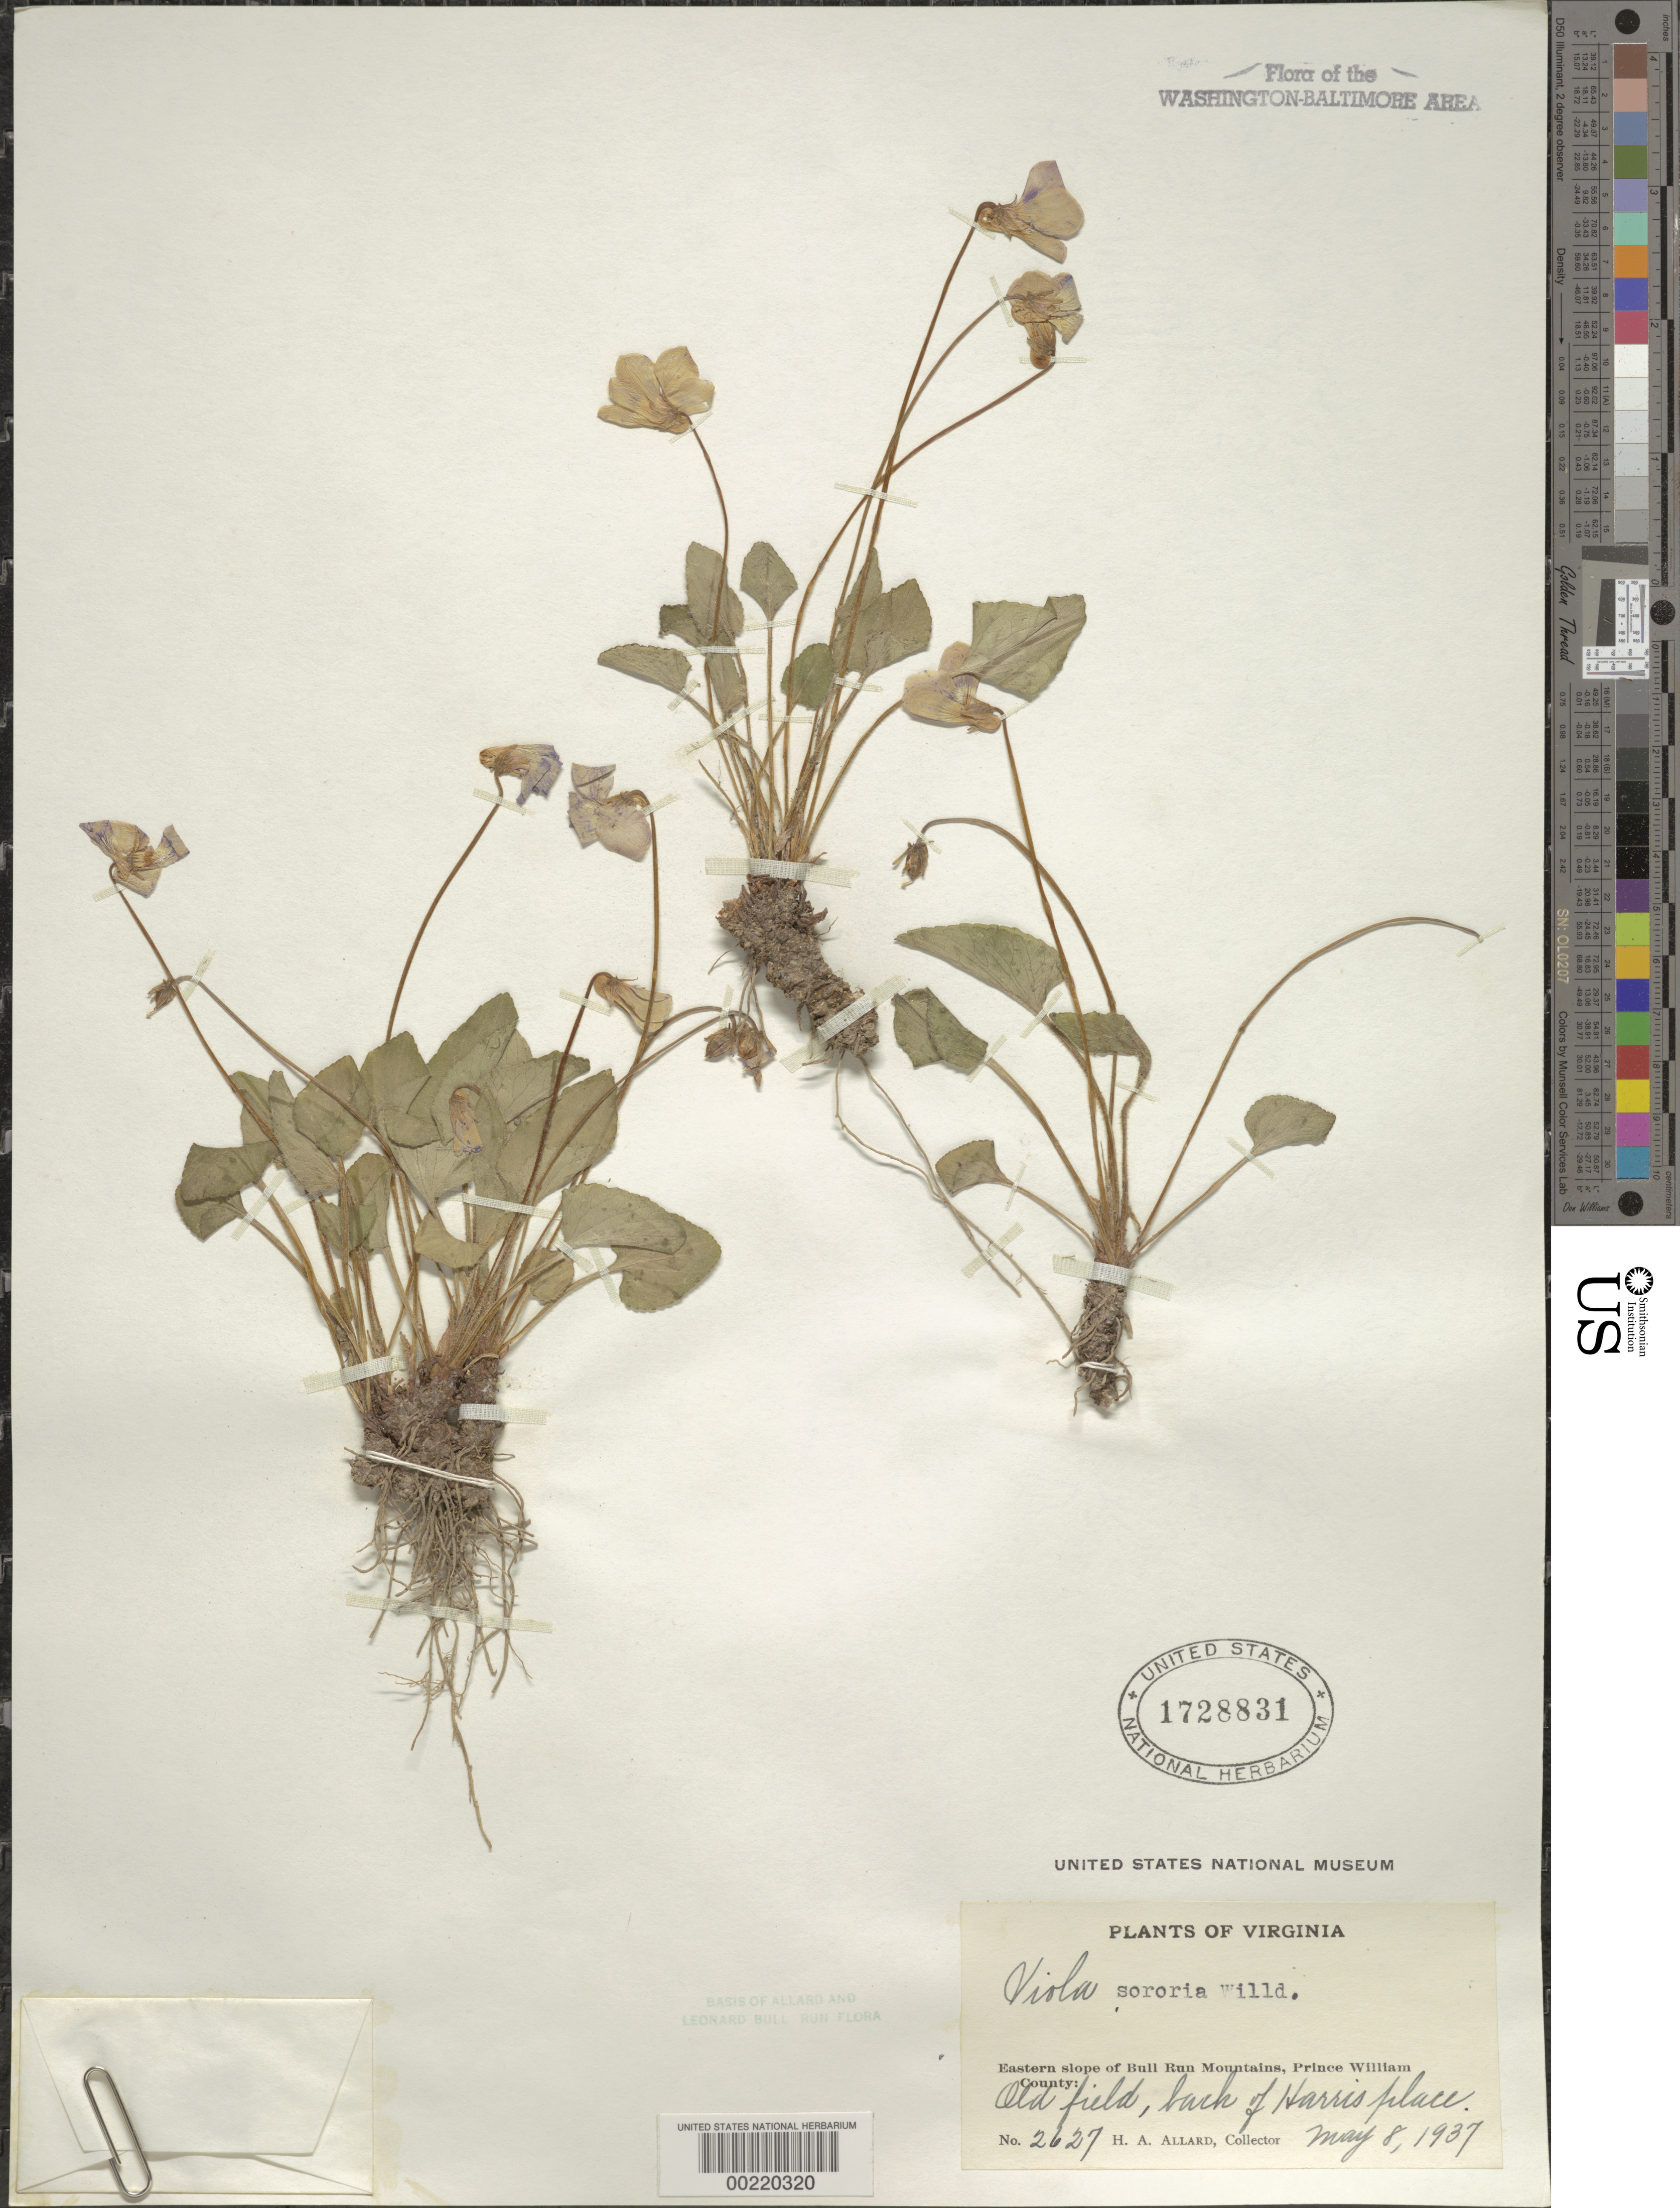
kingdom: Plantae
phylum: Tracheophyta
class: Magnoliopsida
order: Malpighiales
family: Violaceae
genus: Viola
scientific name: Viola sororia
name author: Willd.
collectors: H. A. Allard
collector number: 2627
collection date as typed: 08 May 1937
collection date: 1937-05-08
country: United States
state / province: Virginia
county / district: Fauquier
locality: Harris Place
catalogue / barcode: US 1728831